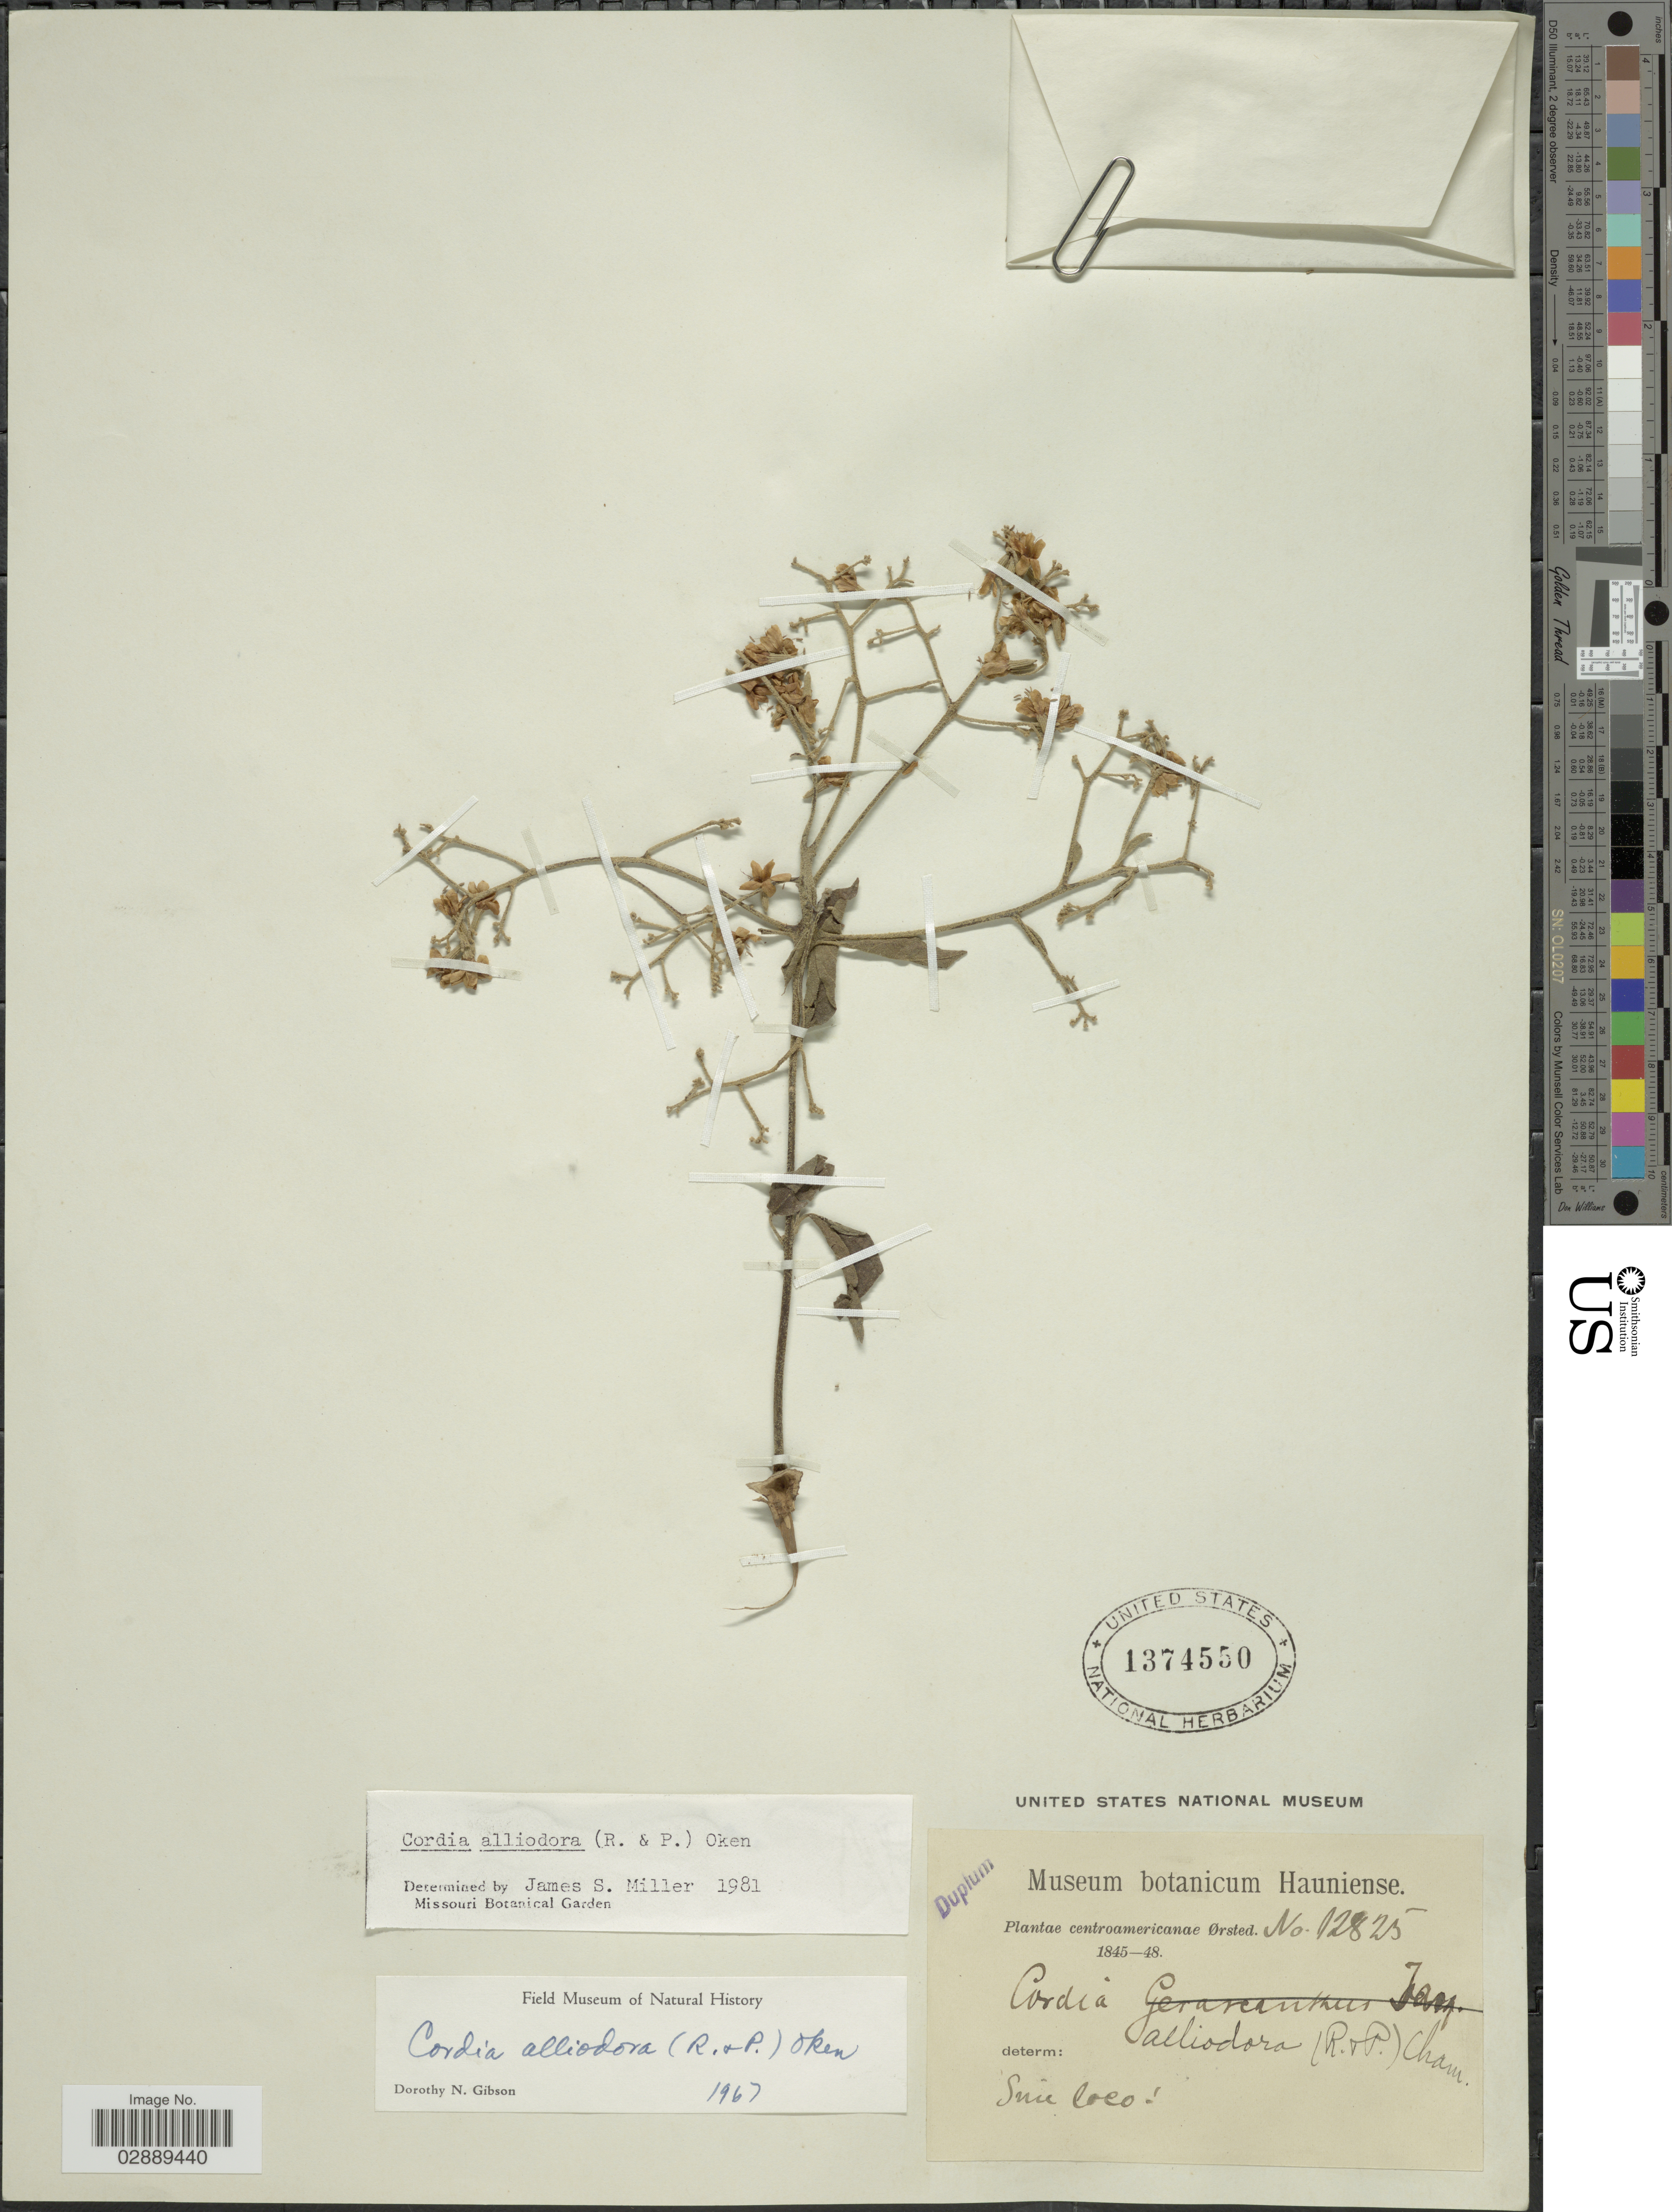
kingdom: Plantae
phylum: Tracheophyta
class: Magnoliopsida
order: Boraginales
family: Cordiaceae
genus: Cordia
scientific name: Cordia alliodora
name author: (Ruiz & Pav.) Oken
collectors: Ørsted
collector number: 12825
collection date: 1845/1848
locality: Centroamericanae.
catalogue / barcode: US 1374550